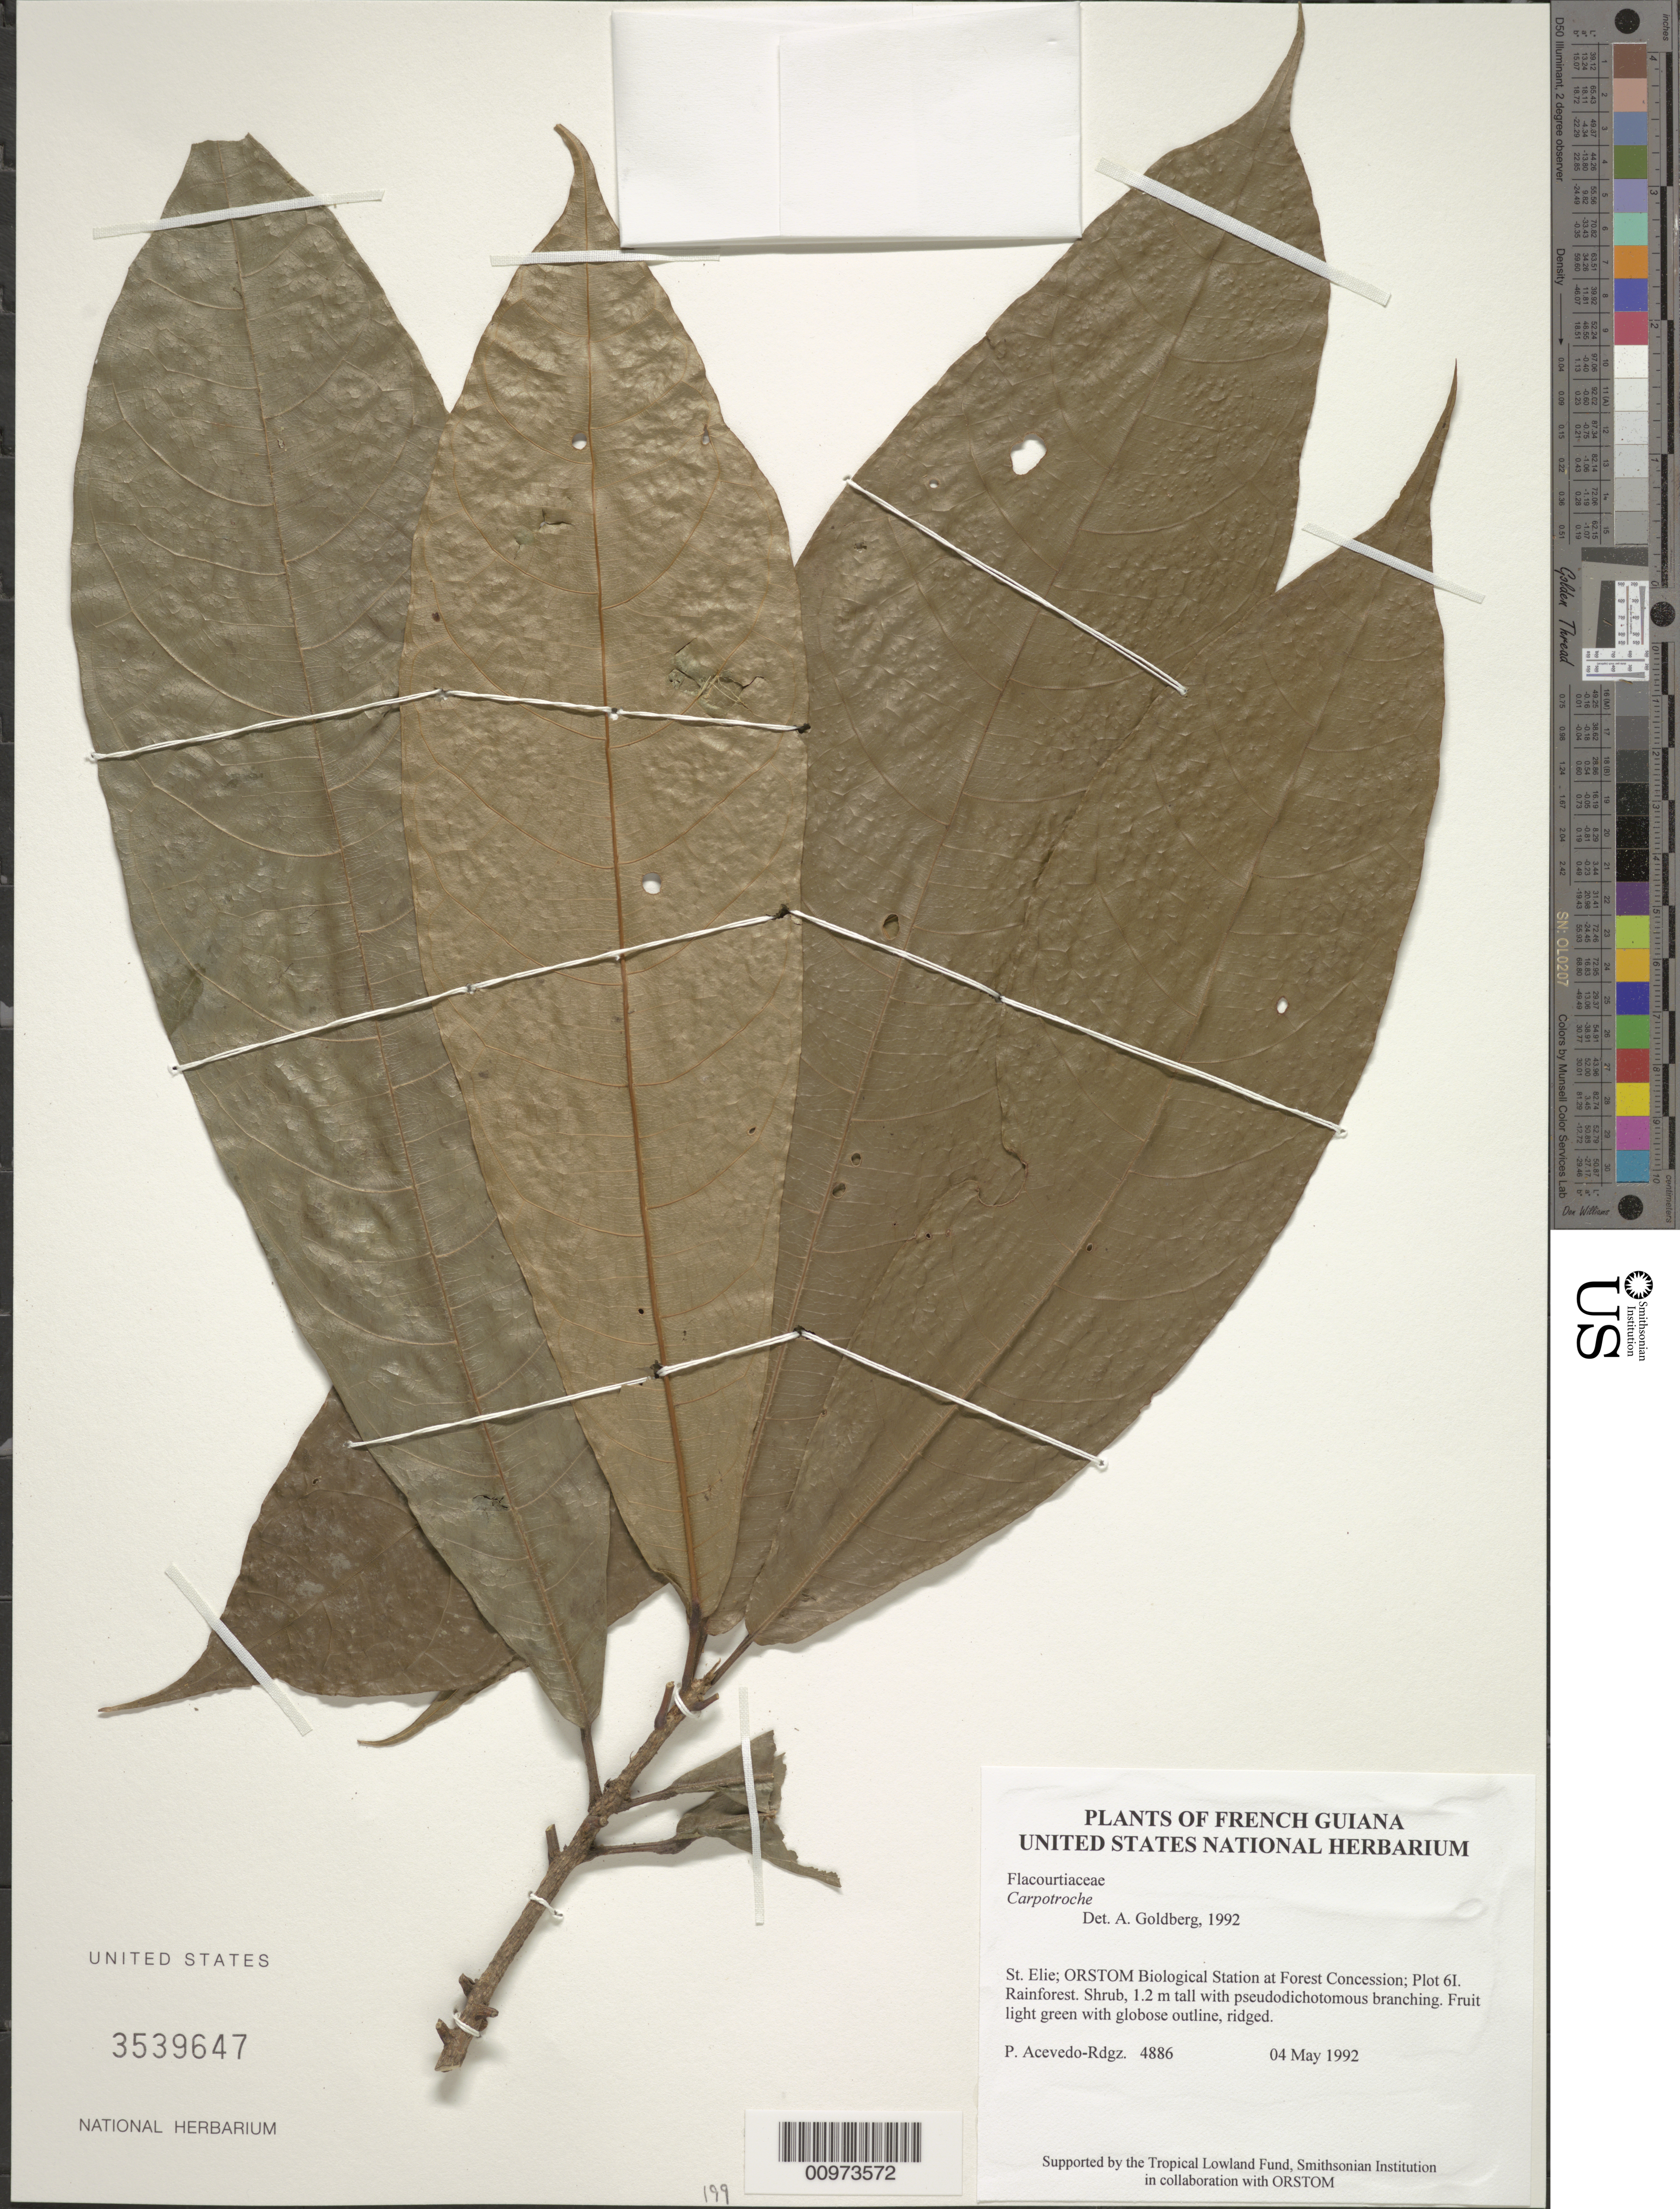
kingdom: Plantae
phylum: Tracheophyta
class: Magnoliopsida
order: Malpighiales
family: Achariaceae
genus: Carpotroche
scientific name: Carpotroche sp.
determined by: Goldberg, Aaron, (US), NMNH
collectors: P. Acevedo-Rodr.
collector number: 4886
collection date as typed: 04 May 1992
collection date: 1992-05-04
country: French Guiana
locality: St. Elie; ORSTOM Biological Station at Forest Concession; Plot 6I.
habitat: Rainforest.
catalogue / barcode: US 3539647